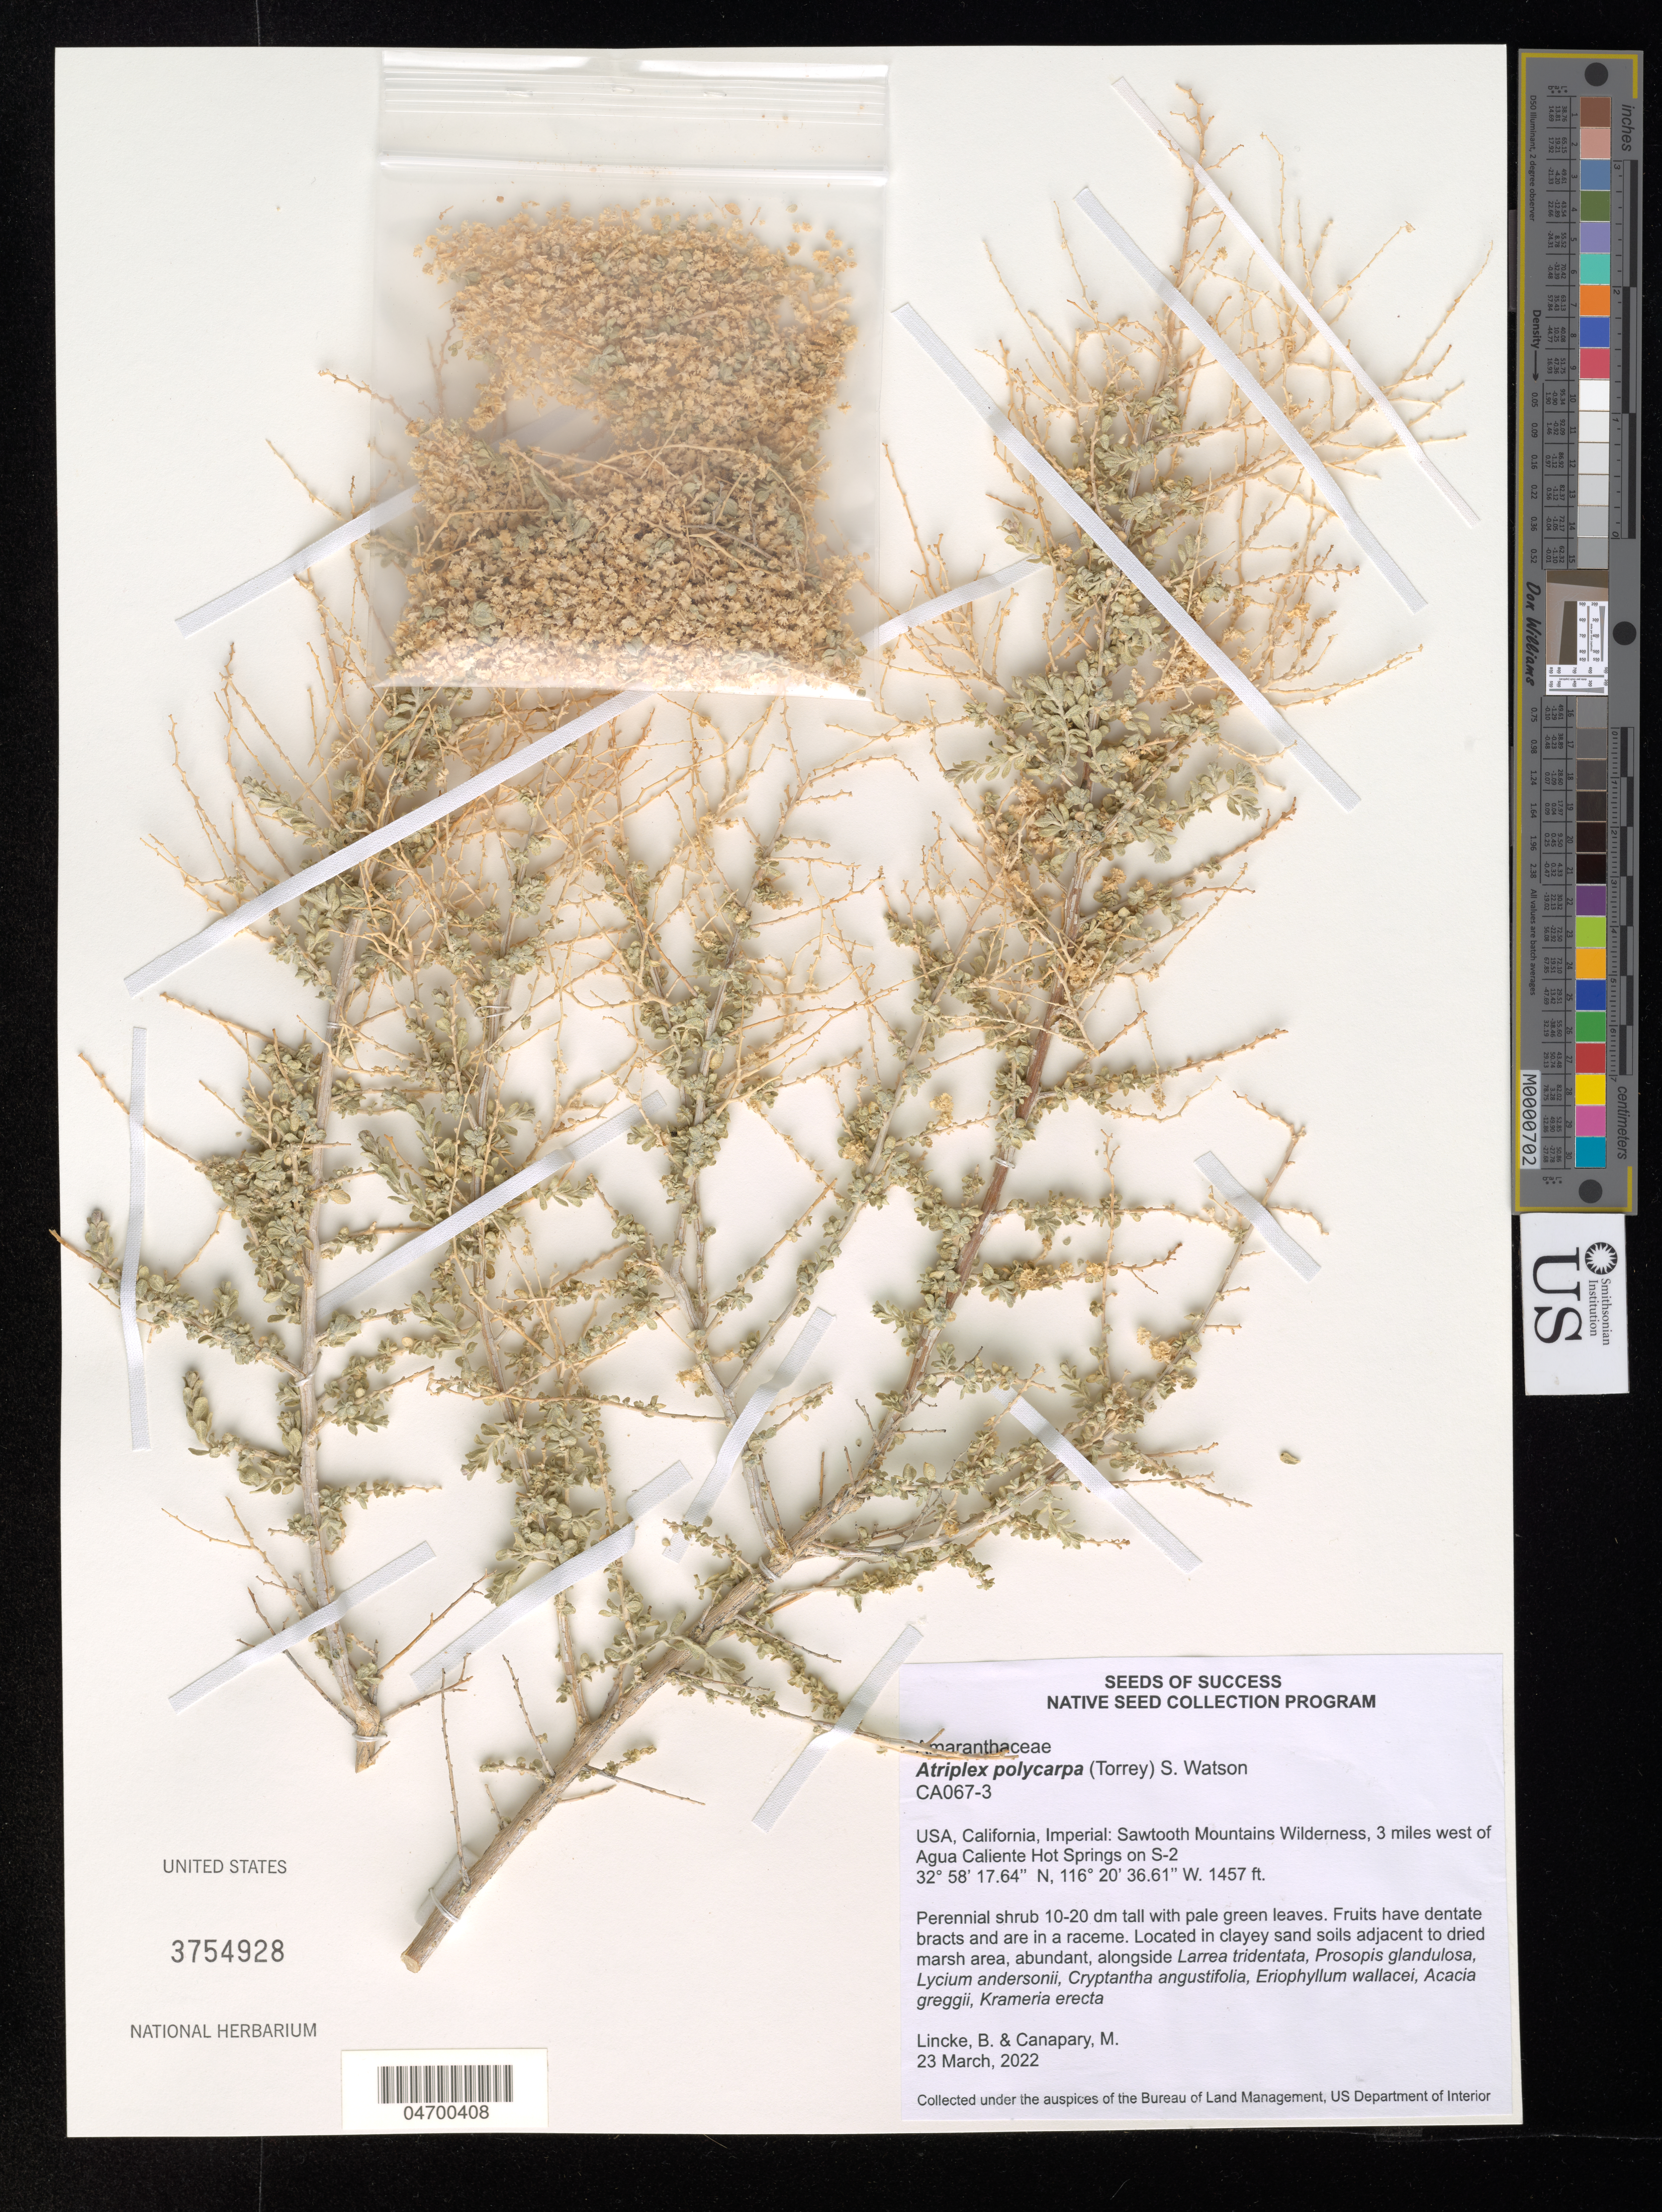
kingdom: Plantae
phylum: Tracheophyta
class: Magnoliopsida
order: Caryophyllales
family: Amaranthaceae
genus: Atriplex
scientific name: Atriplex polycarpa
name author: (Torr.) S. Watson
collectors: B. Lincke & I. Engilis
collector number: CA067-3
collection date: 2022-03-23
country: United States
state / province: California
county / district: Imperial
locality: Imperial: Sawtooth Mountains Wilderness, 3 miles west of Agua Caliente Hot Springs on S-2.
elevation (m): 444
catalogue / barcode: US 3754928